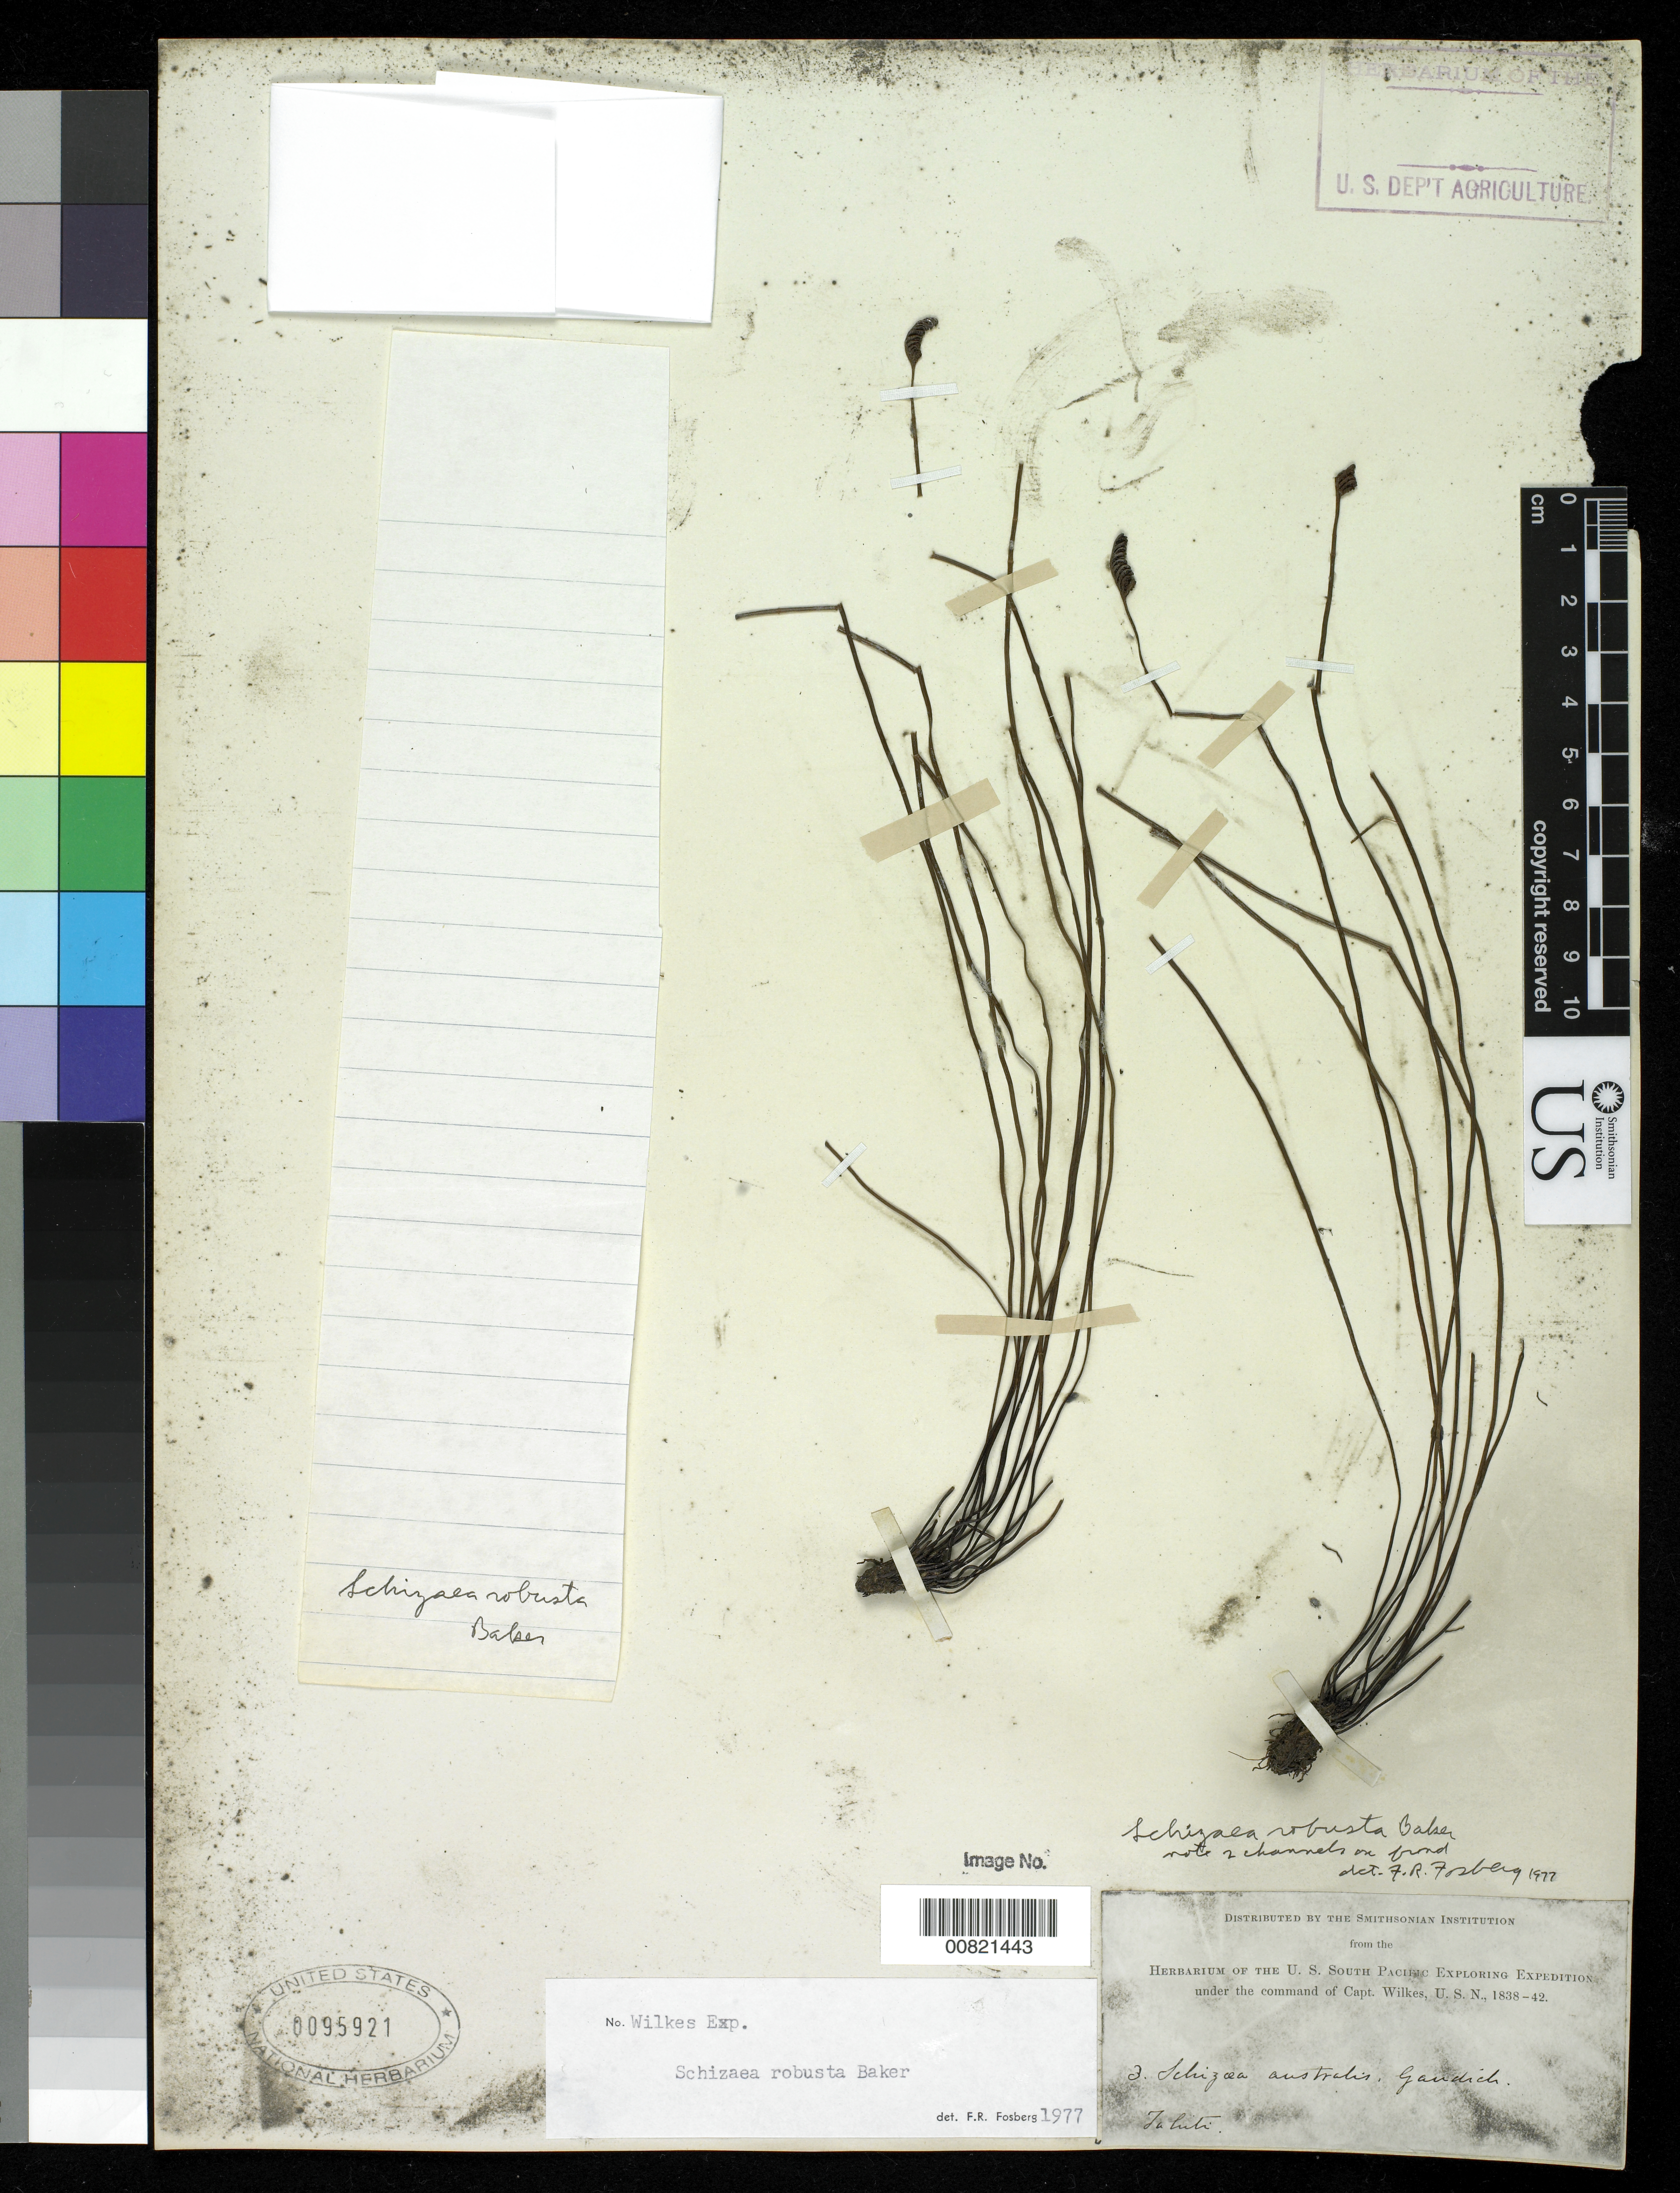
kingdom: Plantae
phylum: Tracheophyta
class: Polypodiopsida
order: Schizaeales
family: Schizaeaceae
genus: Schizaea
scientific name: Schizaea robusta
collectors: Wilkes Explor. Exped.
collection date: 1838/1842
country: French Polynesia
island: Tahiti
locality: Tahiti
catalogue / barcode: US 95921